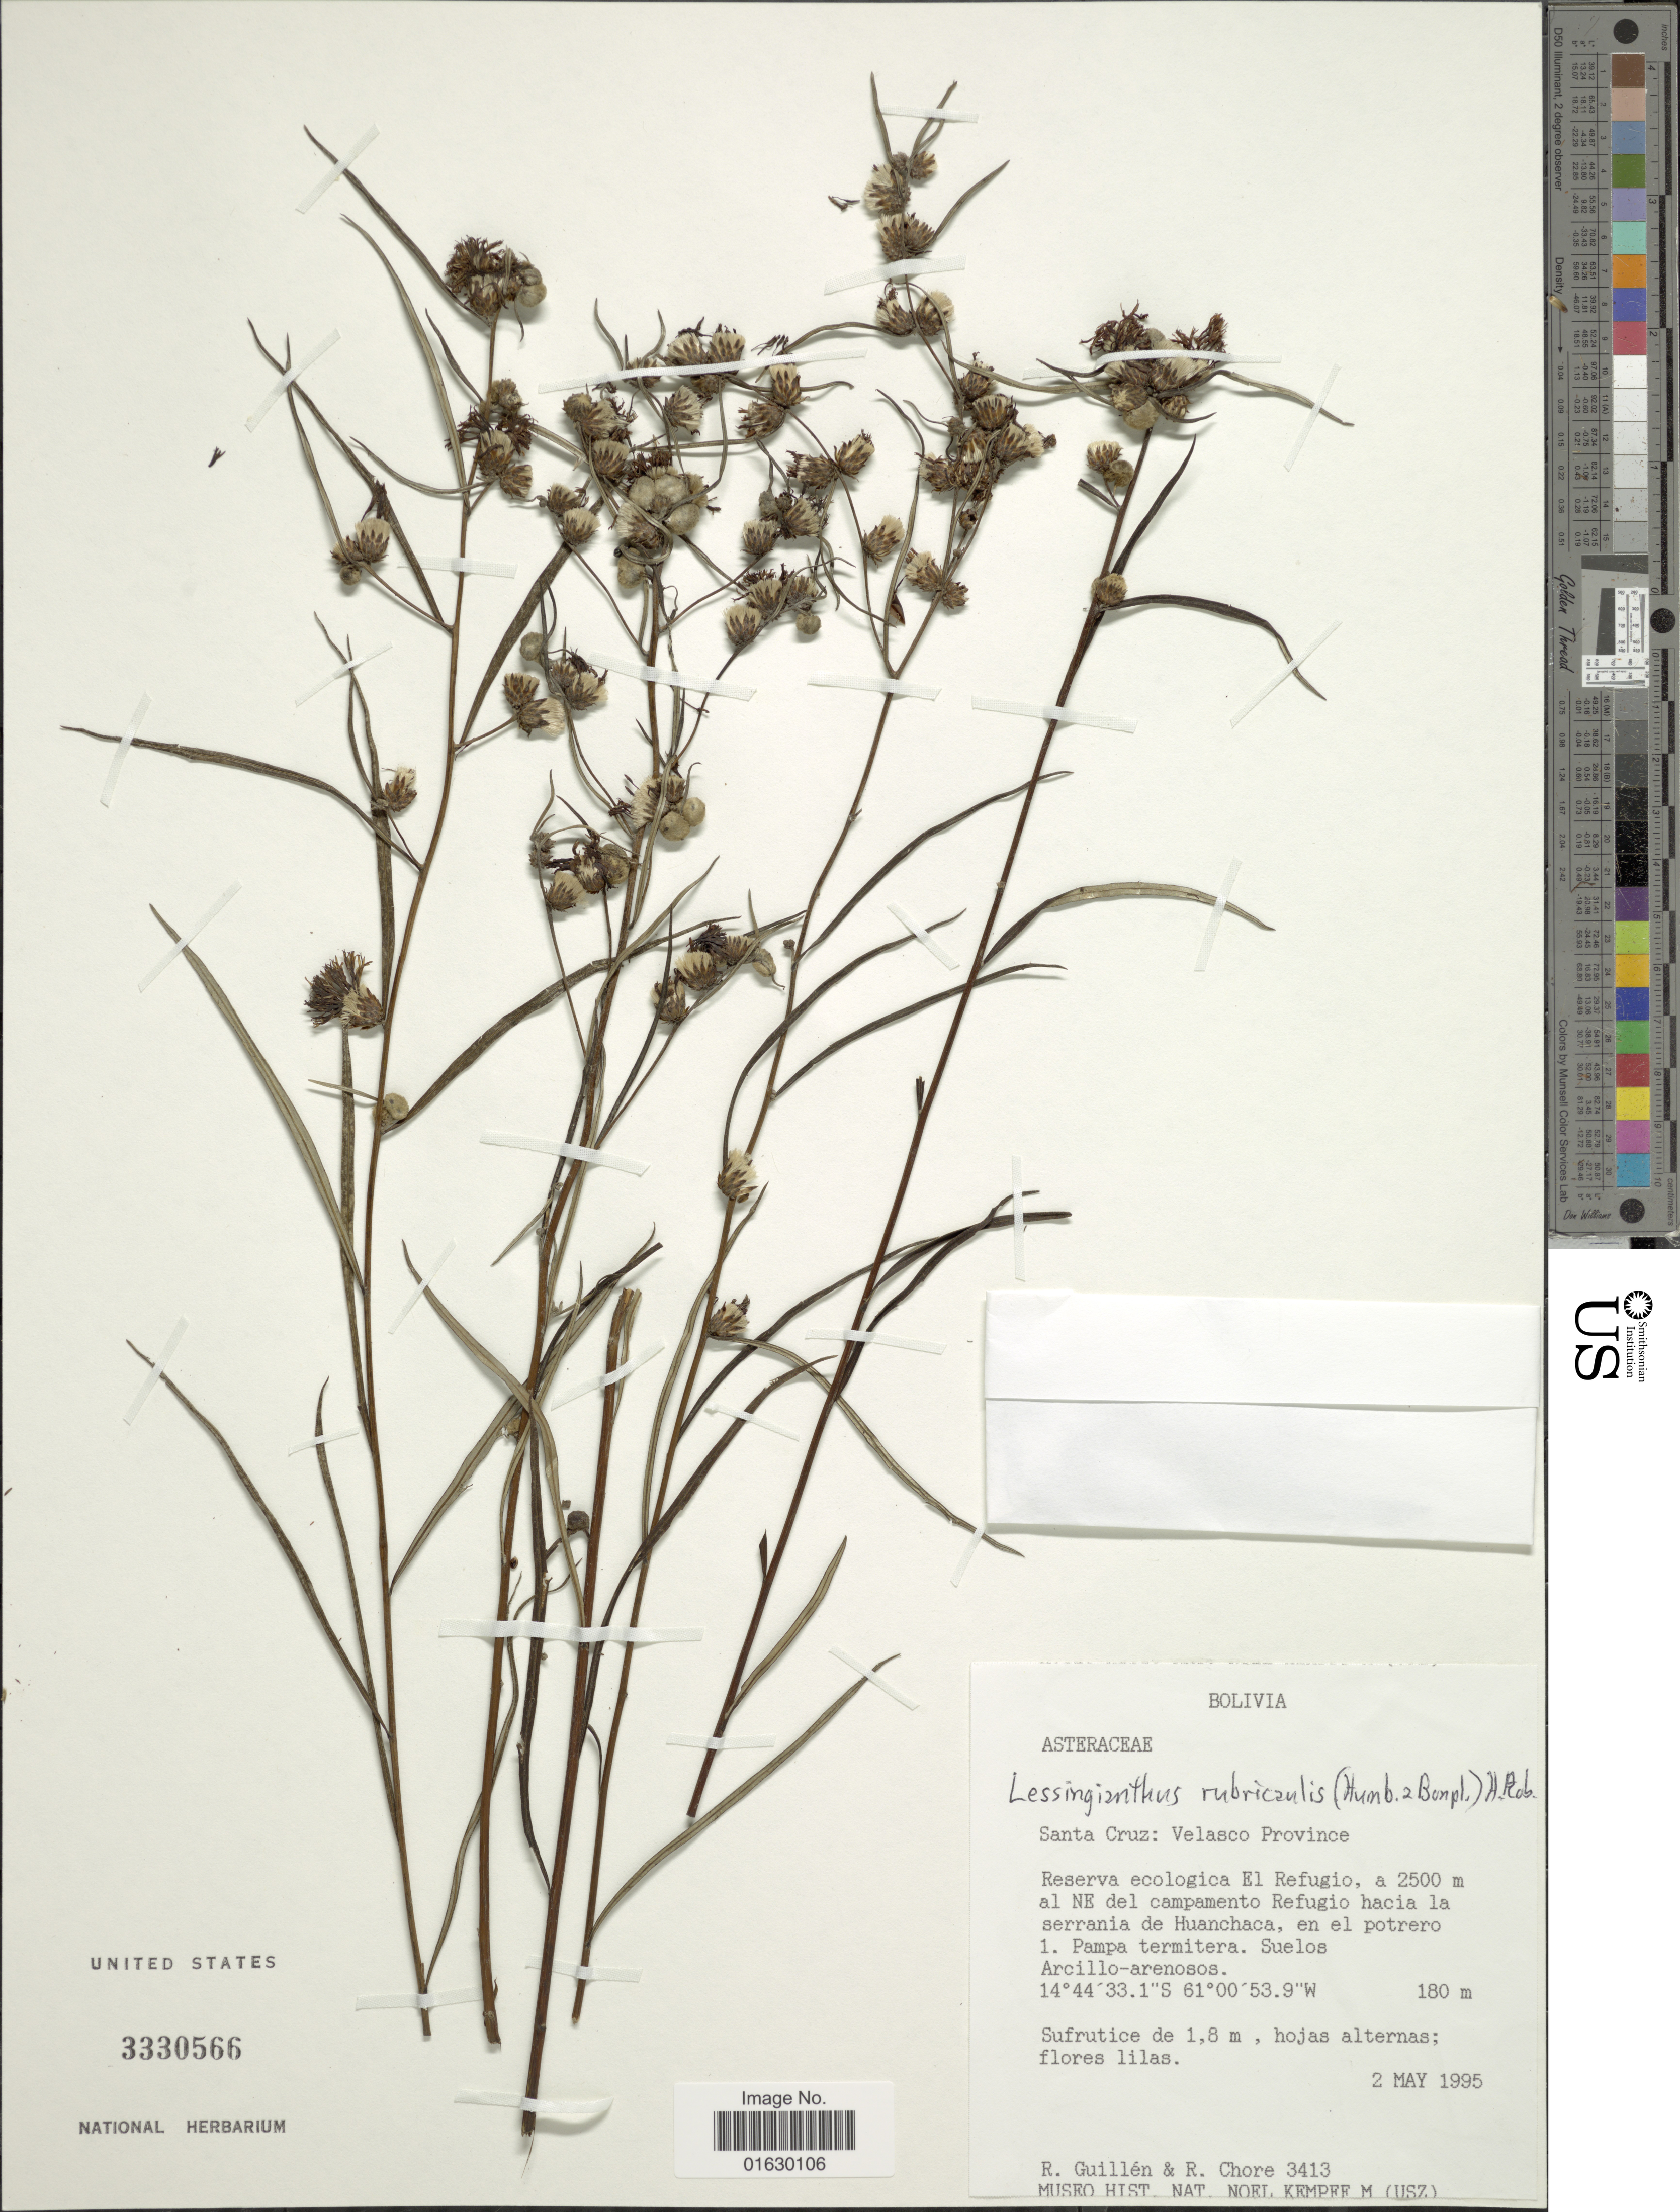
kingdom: Plantae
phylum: Tracheophyta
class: Magnoliopsida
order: Asterales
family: Asteraceae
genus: Lessingianthus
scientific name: Lessingianthus rubricaulis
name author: (Humb. & Bonpl.) H. Rob.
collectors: R. Guillen & R. Choré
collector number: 3413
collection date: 1995-05-02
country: Bolivia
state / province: Santa Cruz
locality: Santa Cruz, Velasco Province, Seserva ecologica El Refugio, NE del campamento Refugio hacia la serrania de Huanchaca, en el potrero 1 Pampa termitera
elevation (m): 180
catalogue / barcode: US 3330566